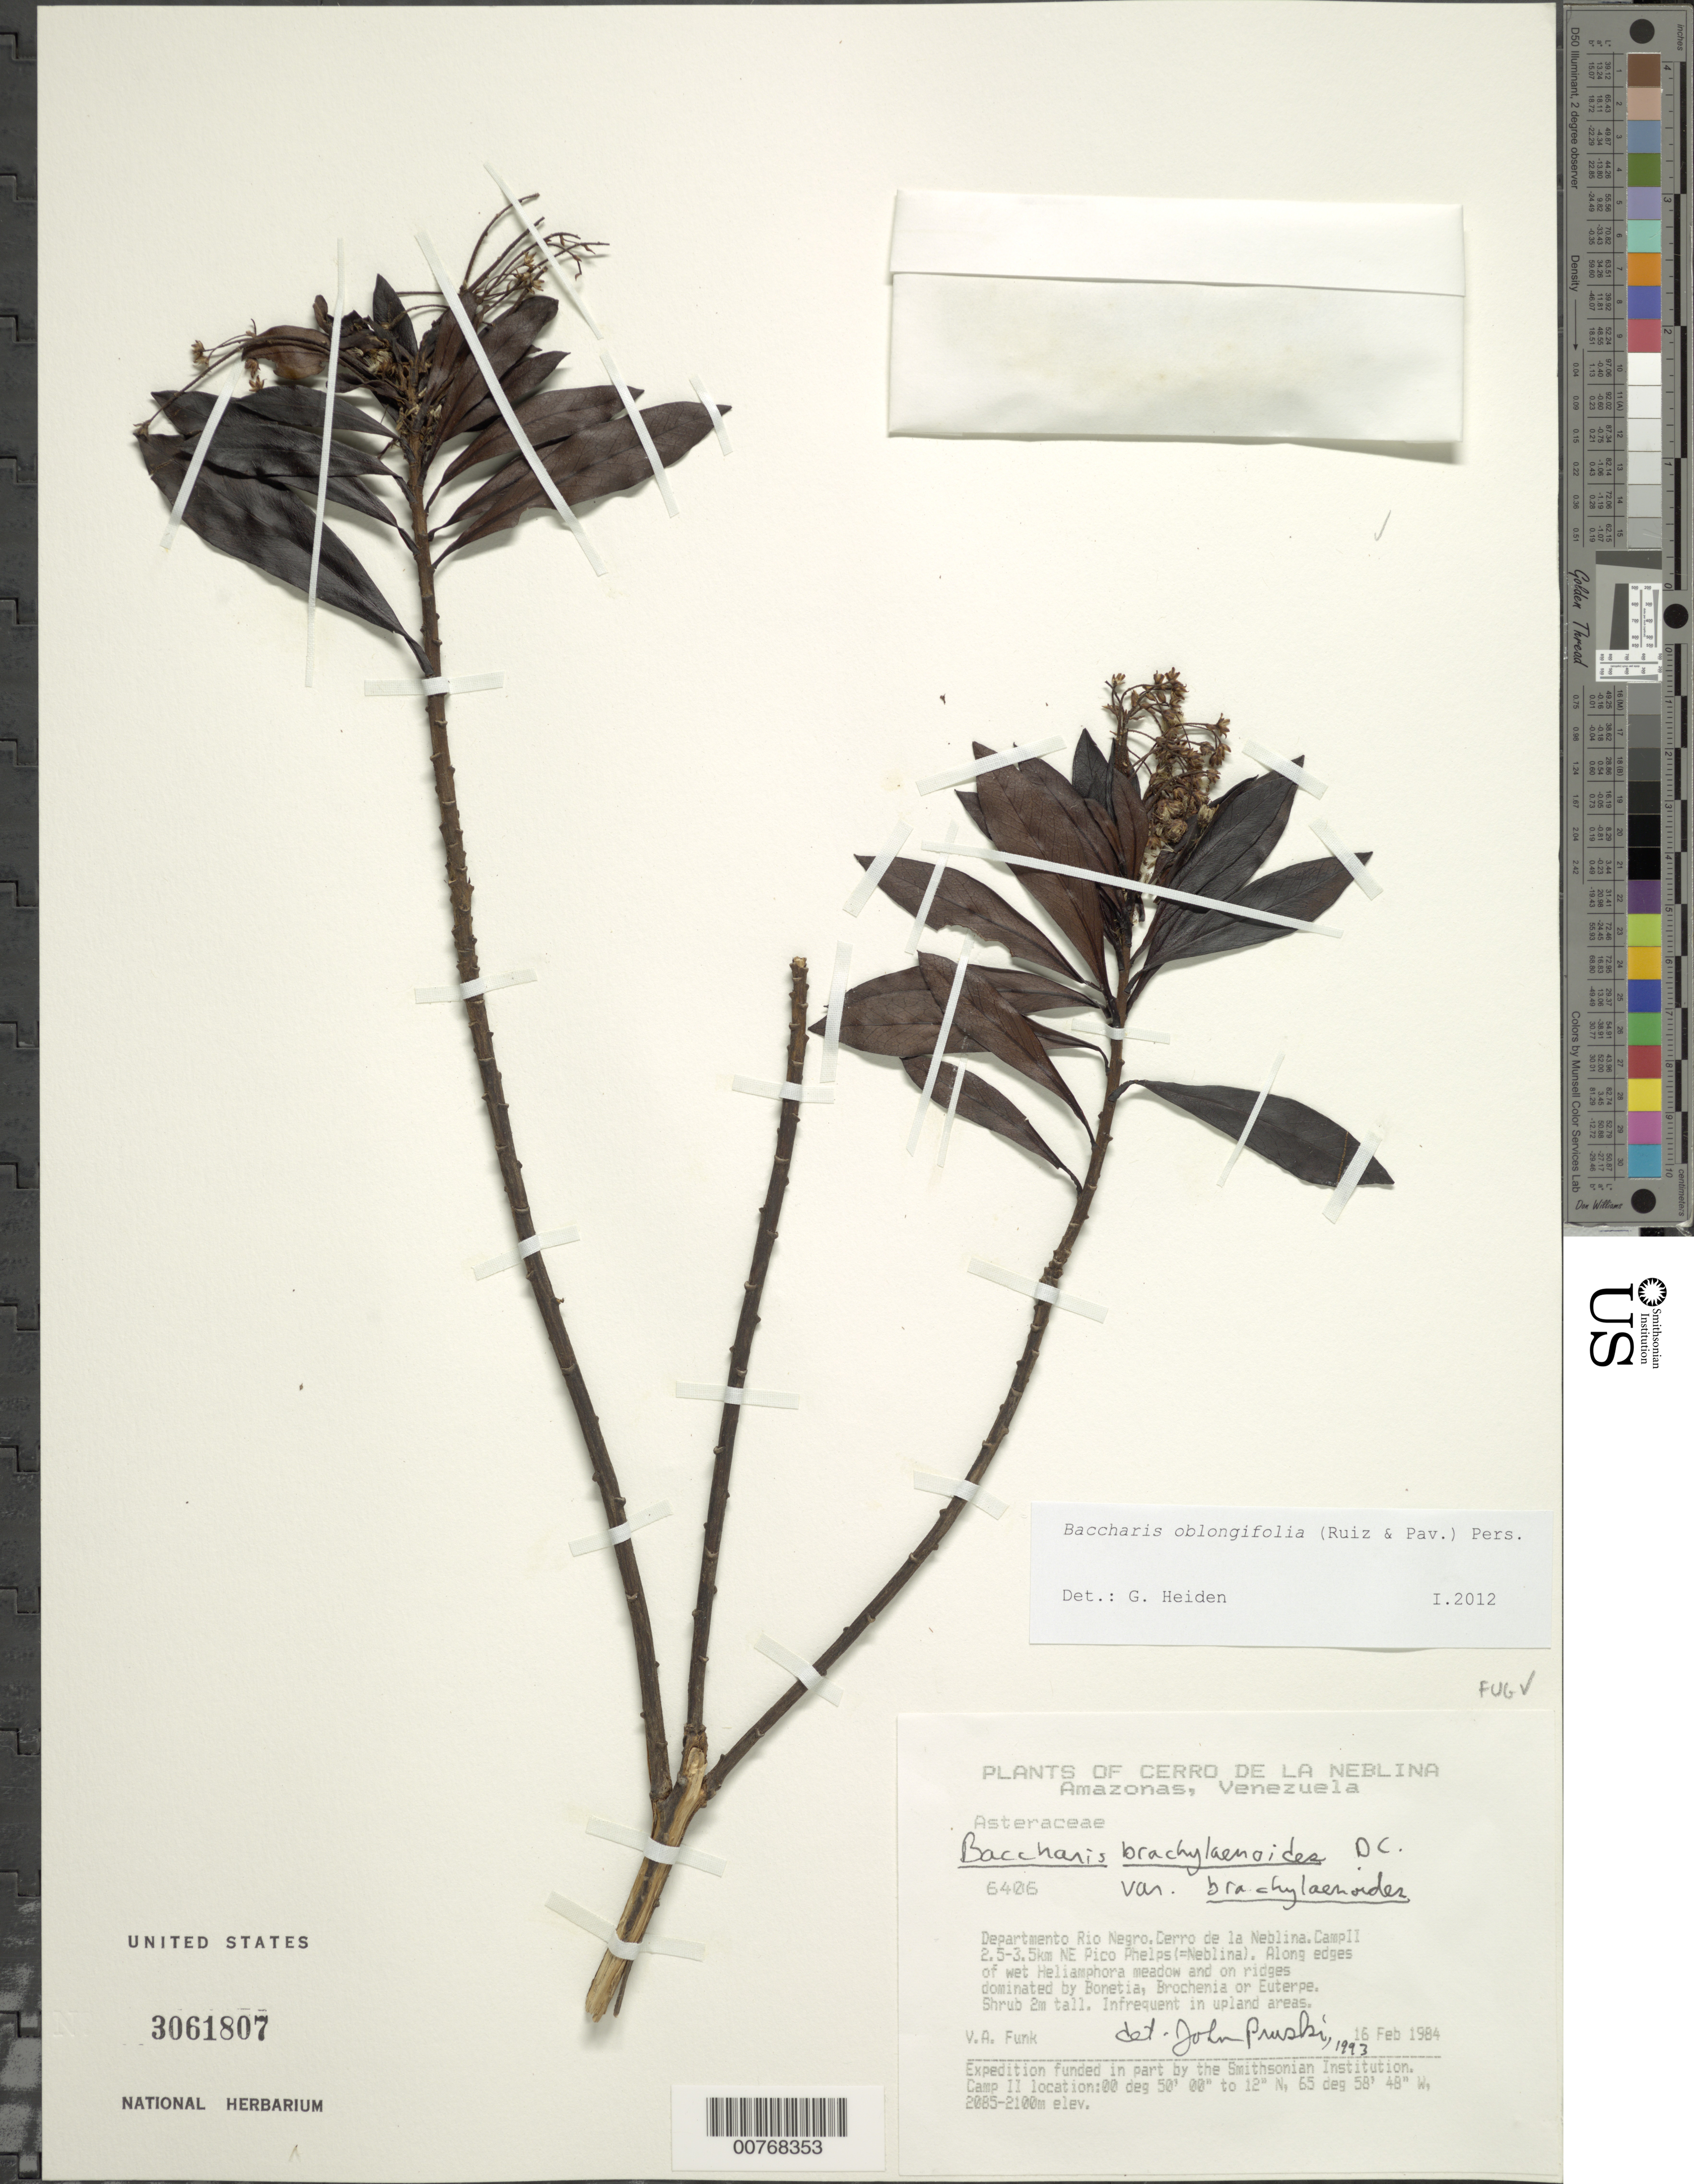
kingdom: Plantae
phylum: Tracheophyta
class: Magnoliopsida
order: Asterales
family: Asteraceae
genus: Baccharis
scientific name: Baccharis oblongifolia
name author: (Ruiz & Pav.) Pers.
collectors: V. Funk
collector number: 6406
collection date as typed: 16-Feb-84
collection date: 1984-02-16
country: Venezuela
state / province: Amazonas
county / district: Río Negro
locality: Cerro de la Neblina, Camp II 2.5-3.5 km NE Pico Phelps (=Neblina)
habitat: Edges of wet Heliamphora meadow and on ridges dominated by Bonetia, Brochenia, or Euterpe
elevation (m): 2085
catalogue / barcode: US 3061807